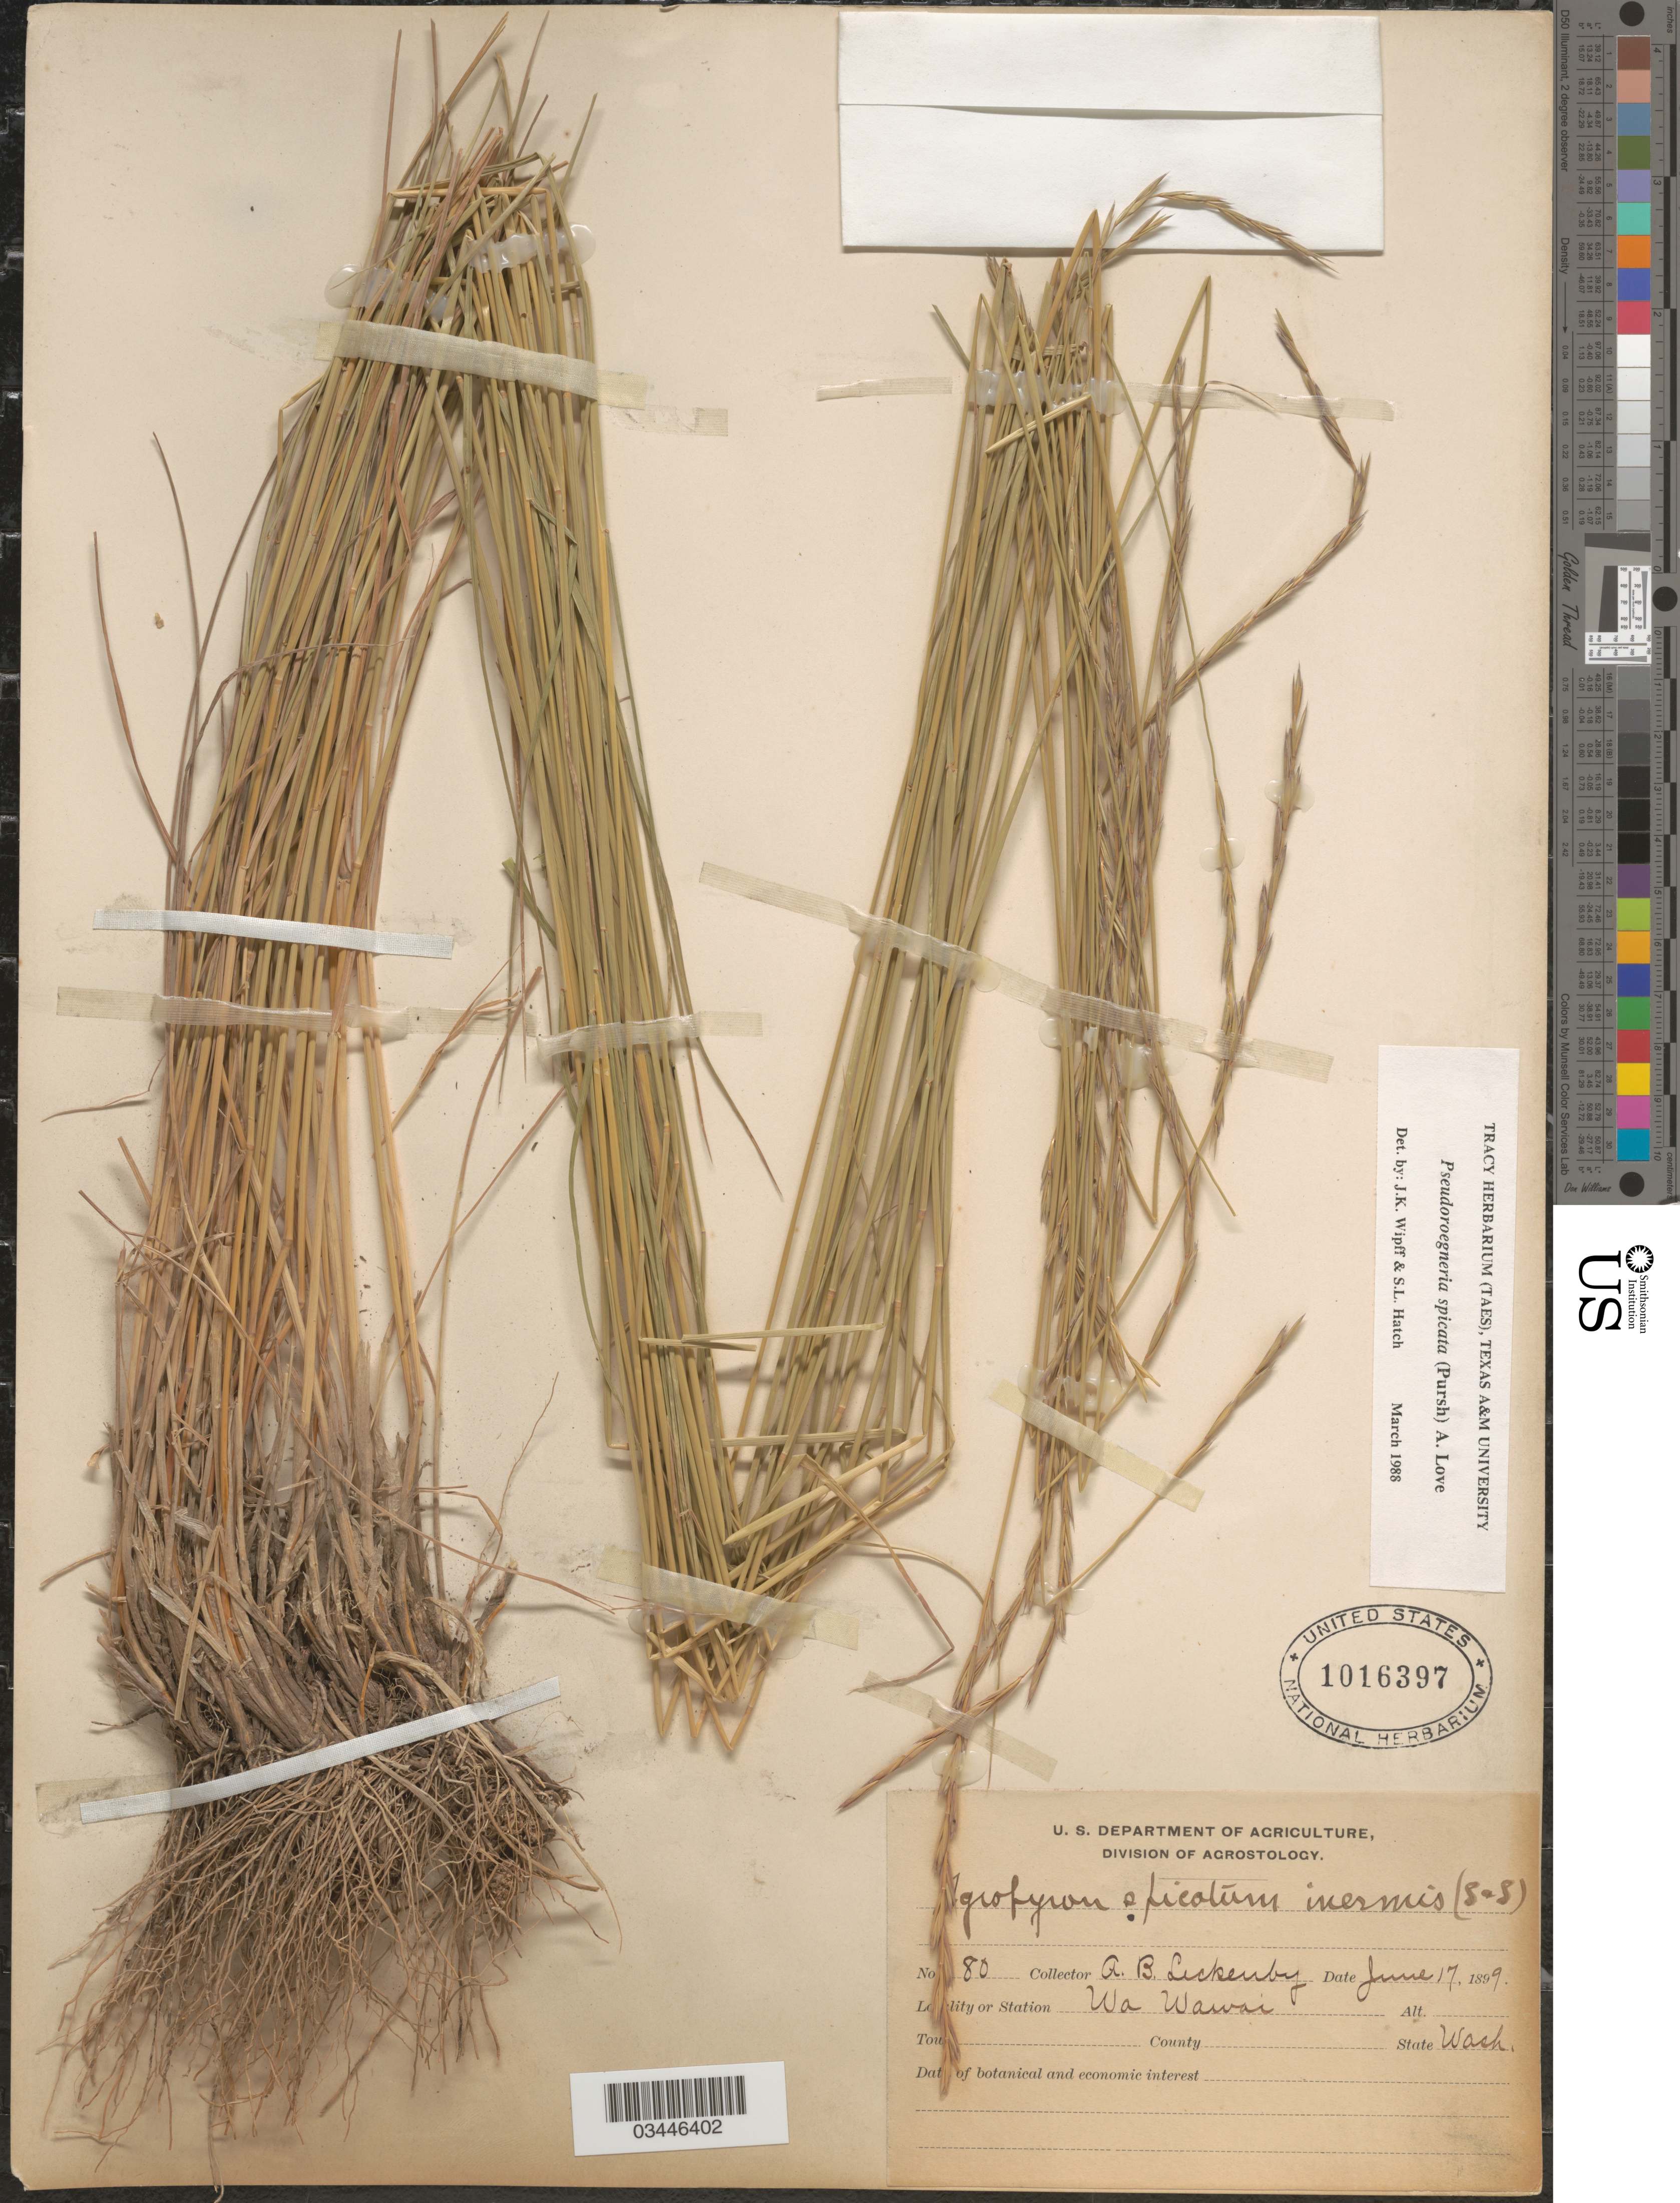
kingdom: Plantae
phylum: Tracheophyta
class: Liliopsida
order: Poales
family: Poaceae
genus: Pseudoroegneria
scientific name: Pseudoroegneria spicata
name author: (Pursh) Á. Löve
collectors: A. Leckenby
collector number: !80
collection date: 1899-06-17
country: United States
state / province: Washington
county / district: Whitman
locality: Wawawai.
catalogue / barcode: US 1016397